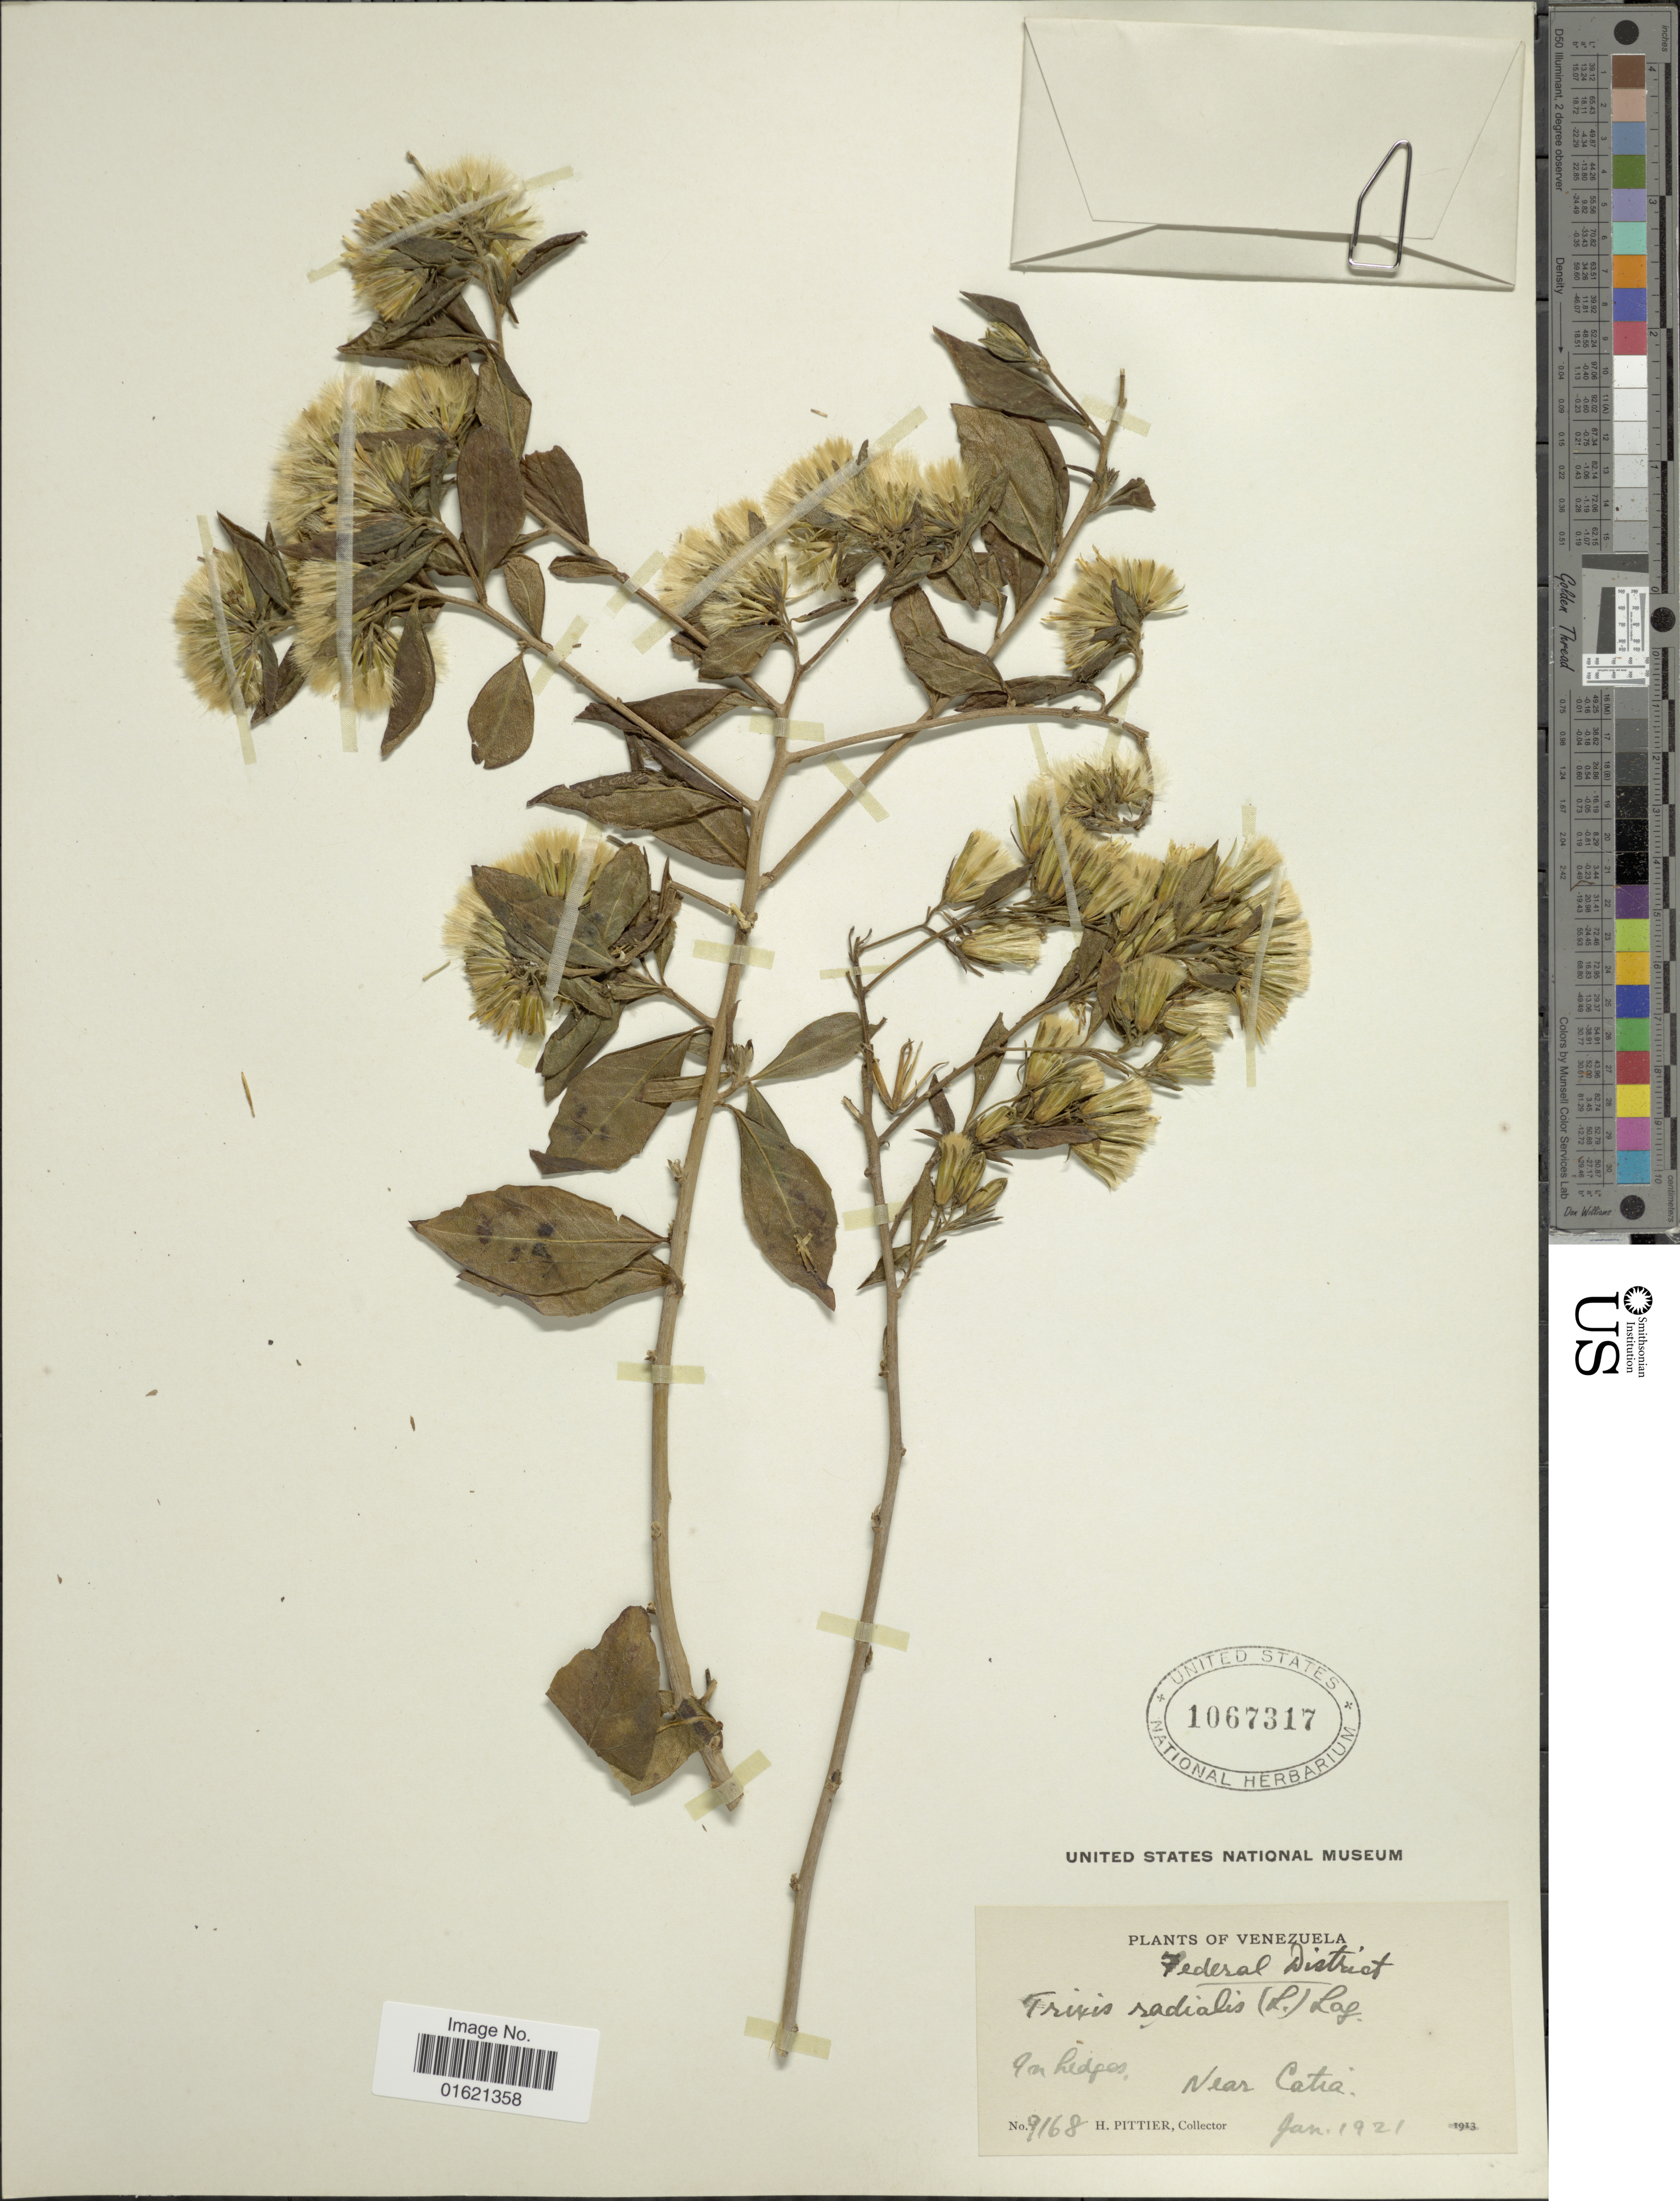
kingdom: Plantae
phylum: Tracheophyta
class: Magnoliopsida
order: Asterales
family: Asteraceae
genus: Trixis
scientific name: Trixis inula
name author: Crantz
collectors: H. F. Pittier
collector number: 9168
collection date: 1921-01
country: Venezuela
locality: In hedges, Near Catia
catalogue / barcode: US 1067317